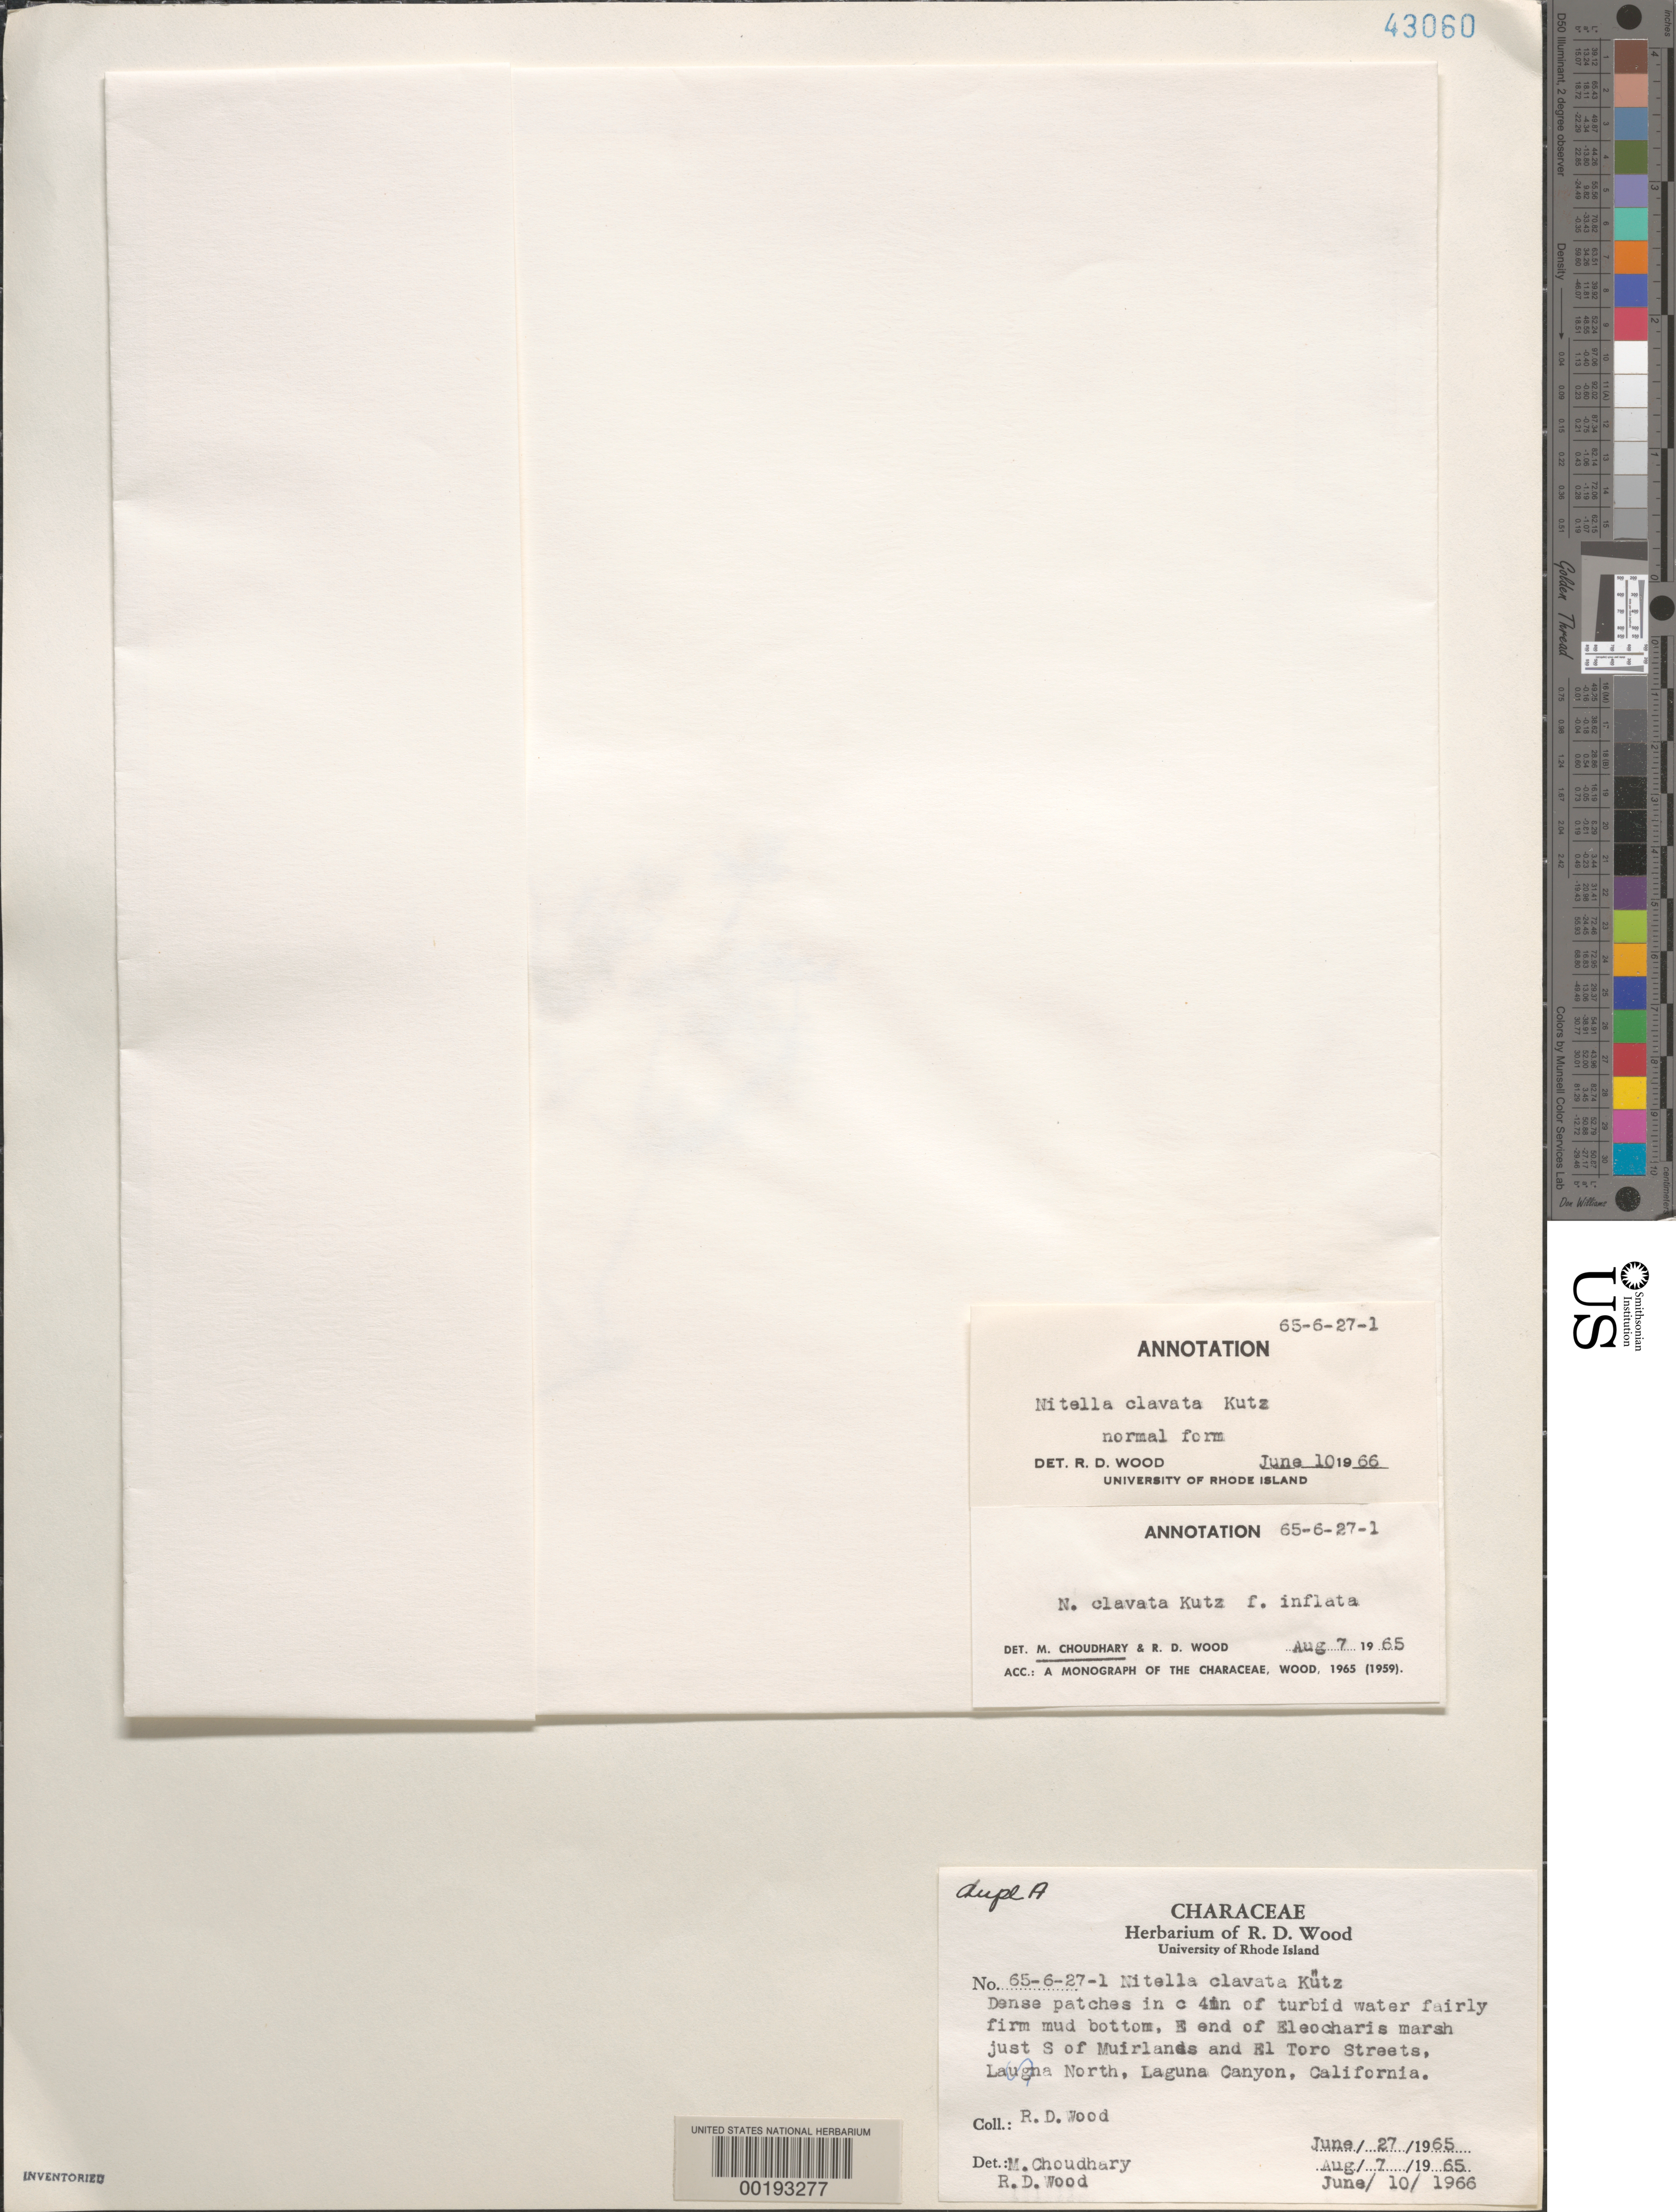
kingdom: Plantae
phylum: Charophyta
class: Charophyceae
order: Charales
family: Characeae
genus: Nitella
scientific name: Nitella clavata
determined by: Wood, R. D.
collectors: R. Wood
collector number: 65-6-27-1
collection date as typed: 27 Jun 1965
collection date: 1965-06-27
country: United States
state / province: California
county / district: Orange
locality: Laguna Canyon, Laguna North, just south of Muirlands Street and El Toro Street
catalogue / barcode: US 43060